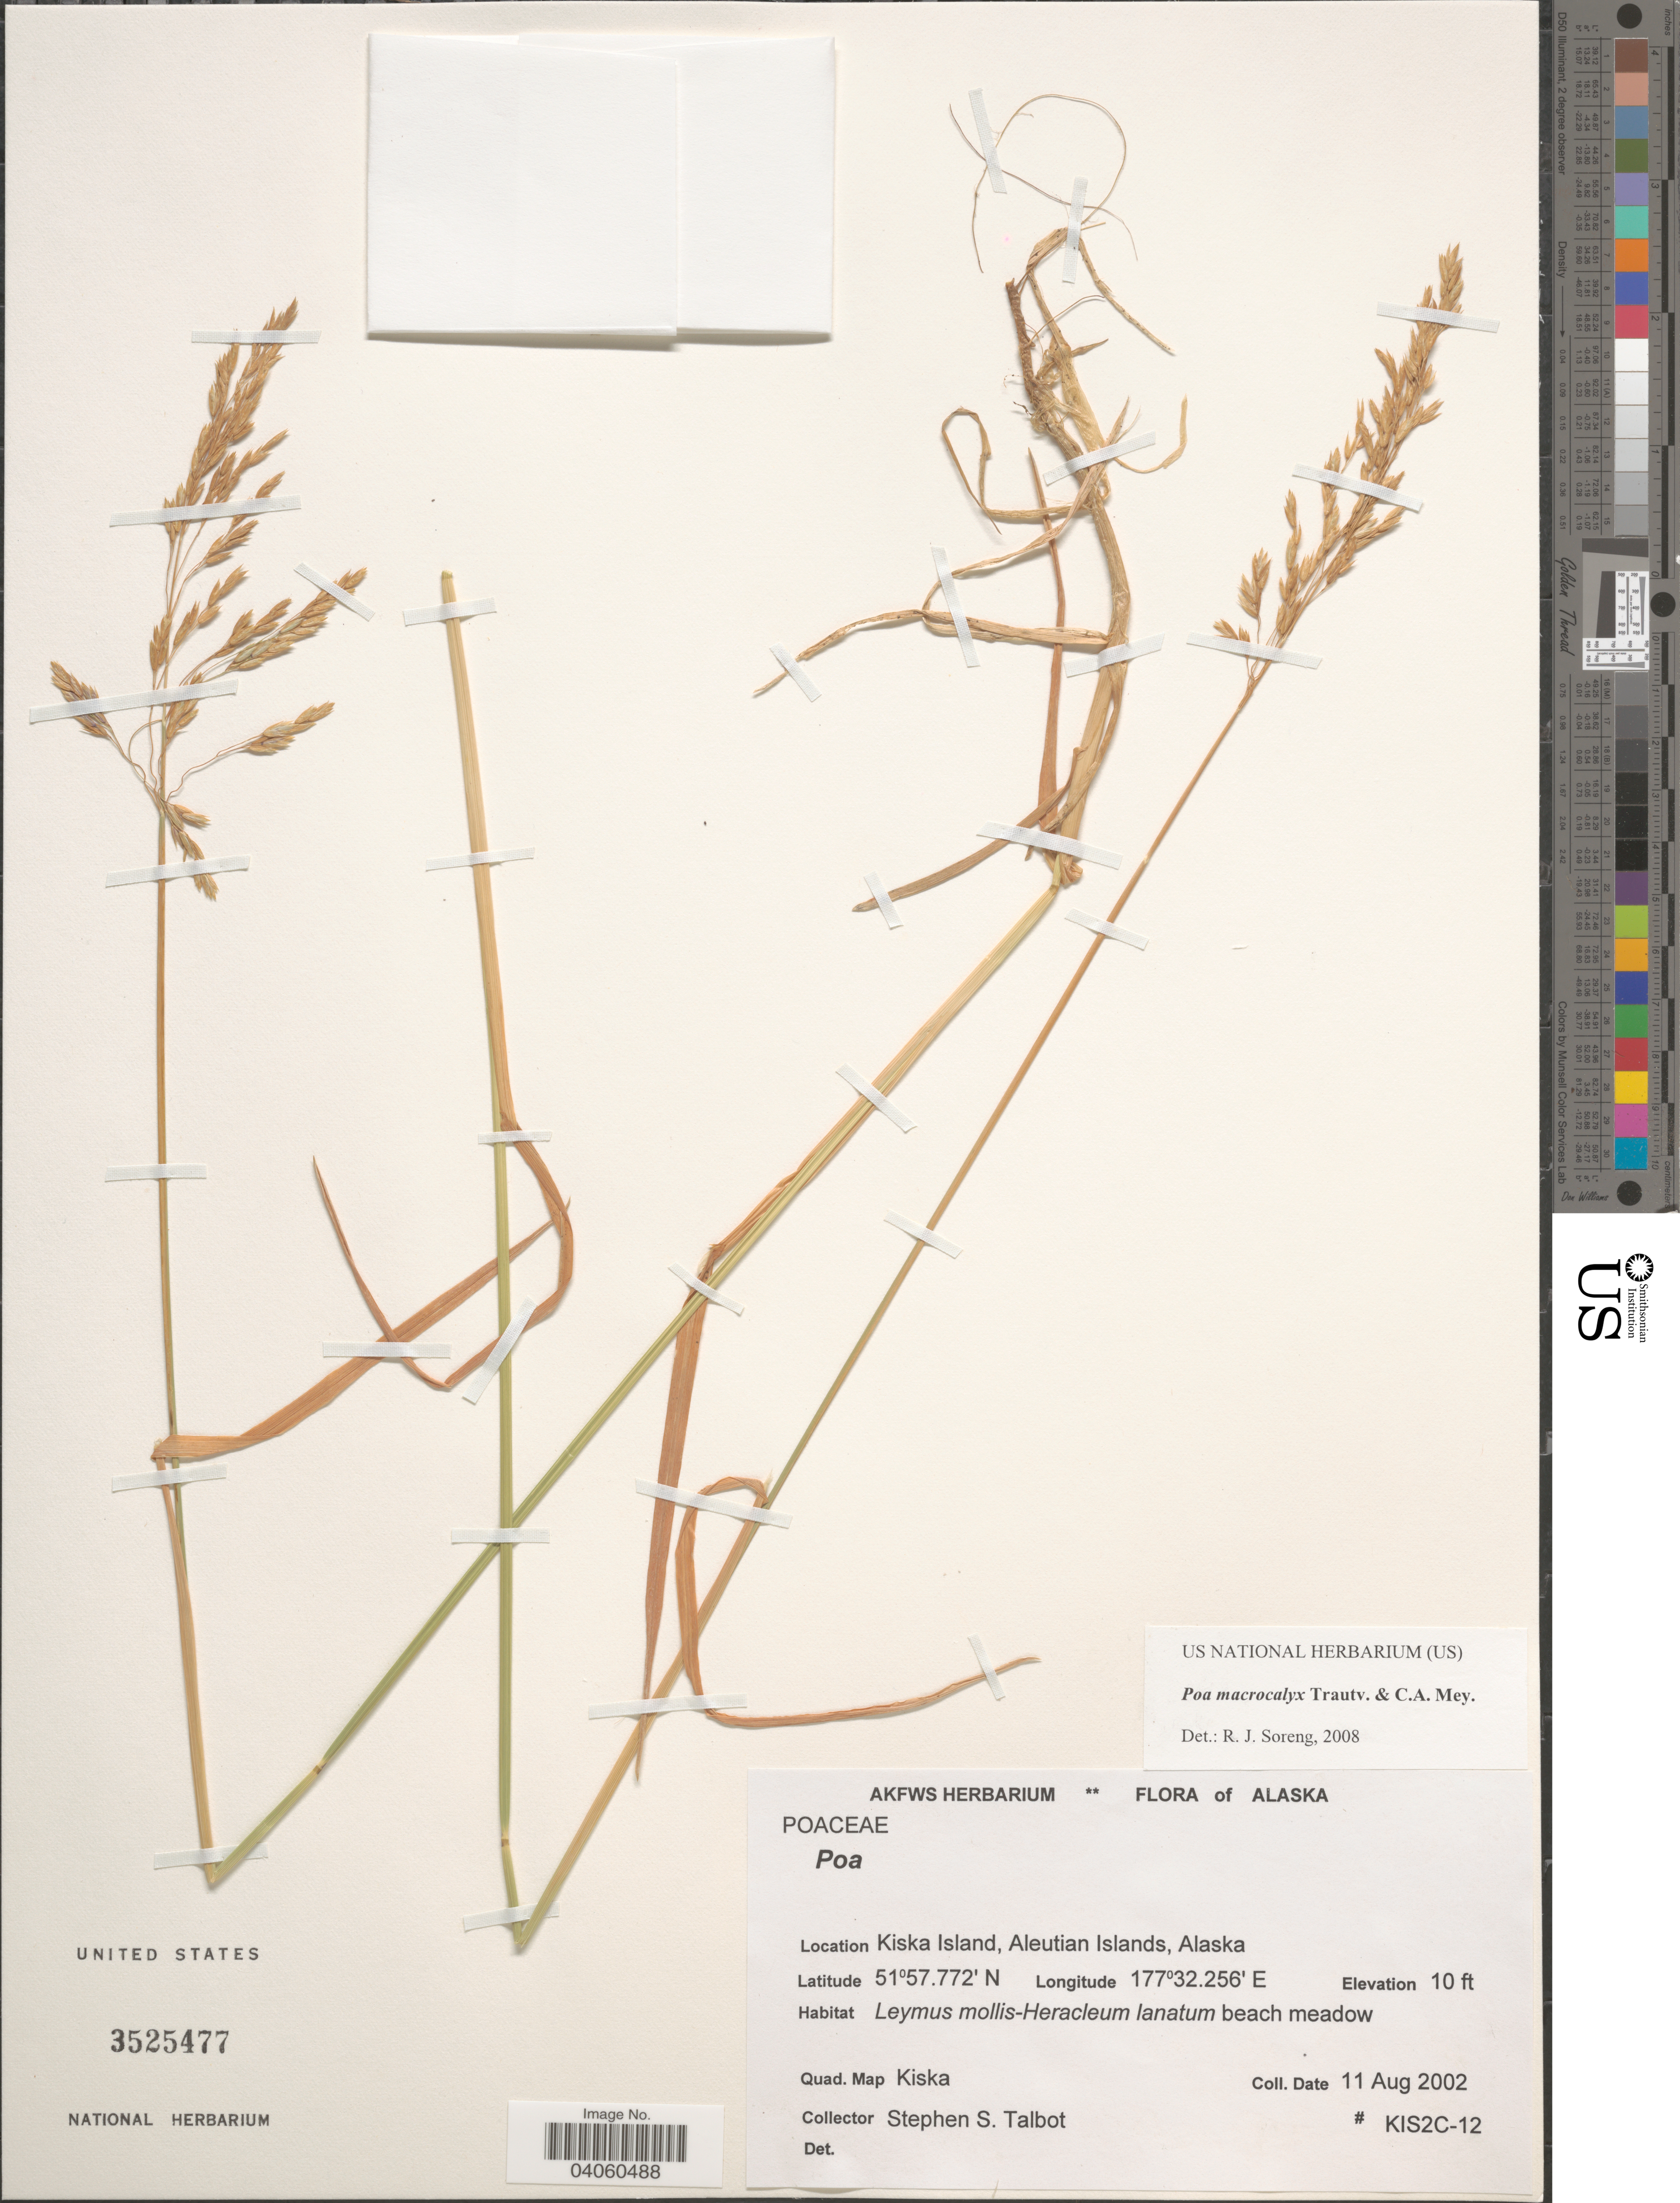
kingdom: Plantae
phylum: Tracheophyta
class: Liliopsida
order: Poales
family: Poaceae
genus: Poa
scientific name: Poa macrocalyx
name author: Trautv. & C.A. Mey.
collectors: S. S. Talbot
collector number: KIS2C-12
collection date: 2002-08-11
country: United States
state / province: Alaska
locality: Kiska Island, Aleutian Islands. Quad. Map Kiska.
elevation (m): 3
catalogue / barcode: US 3525477